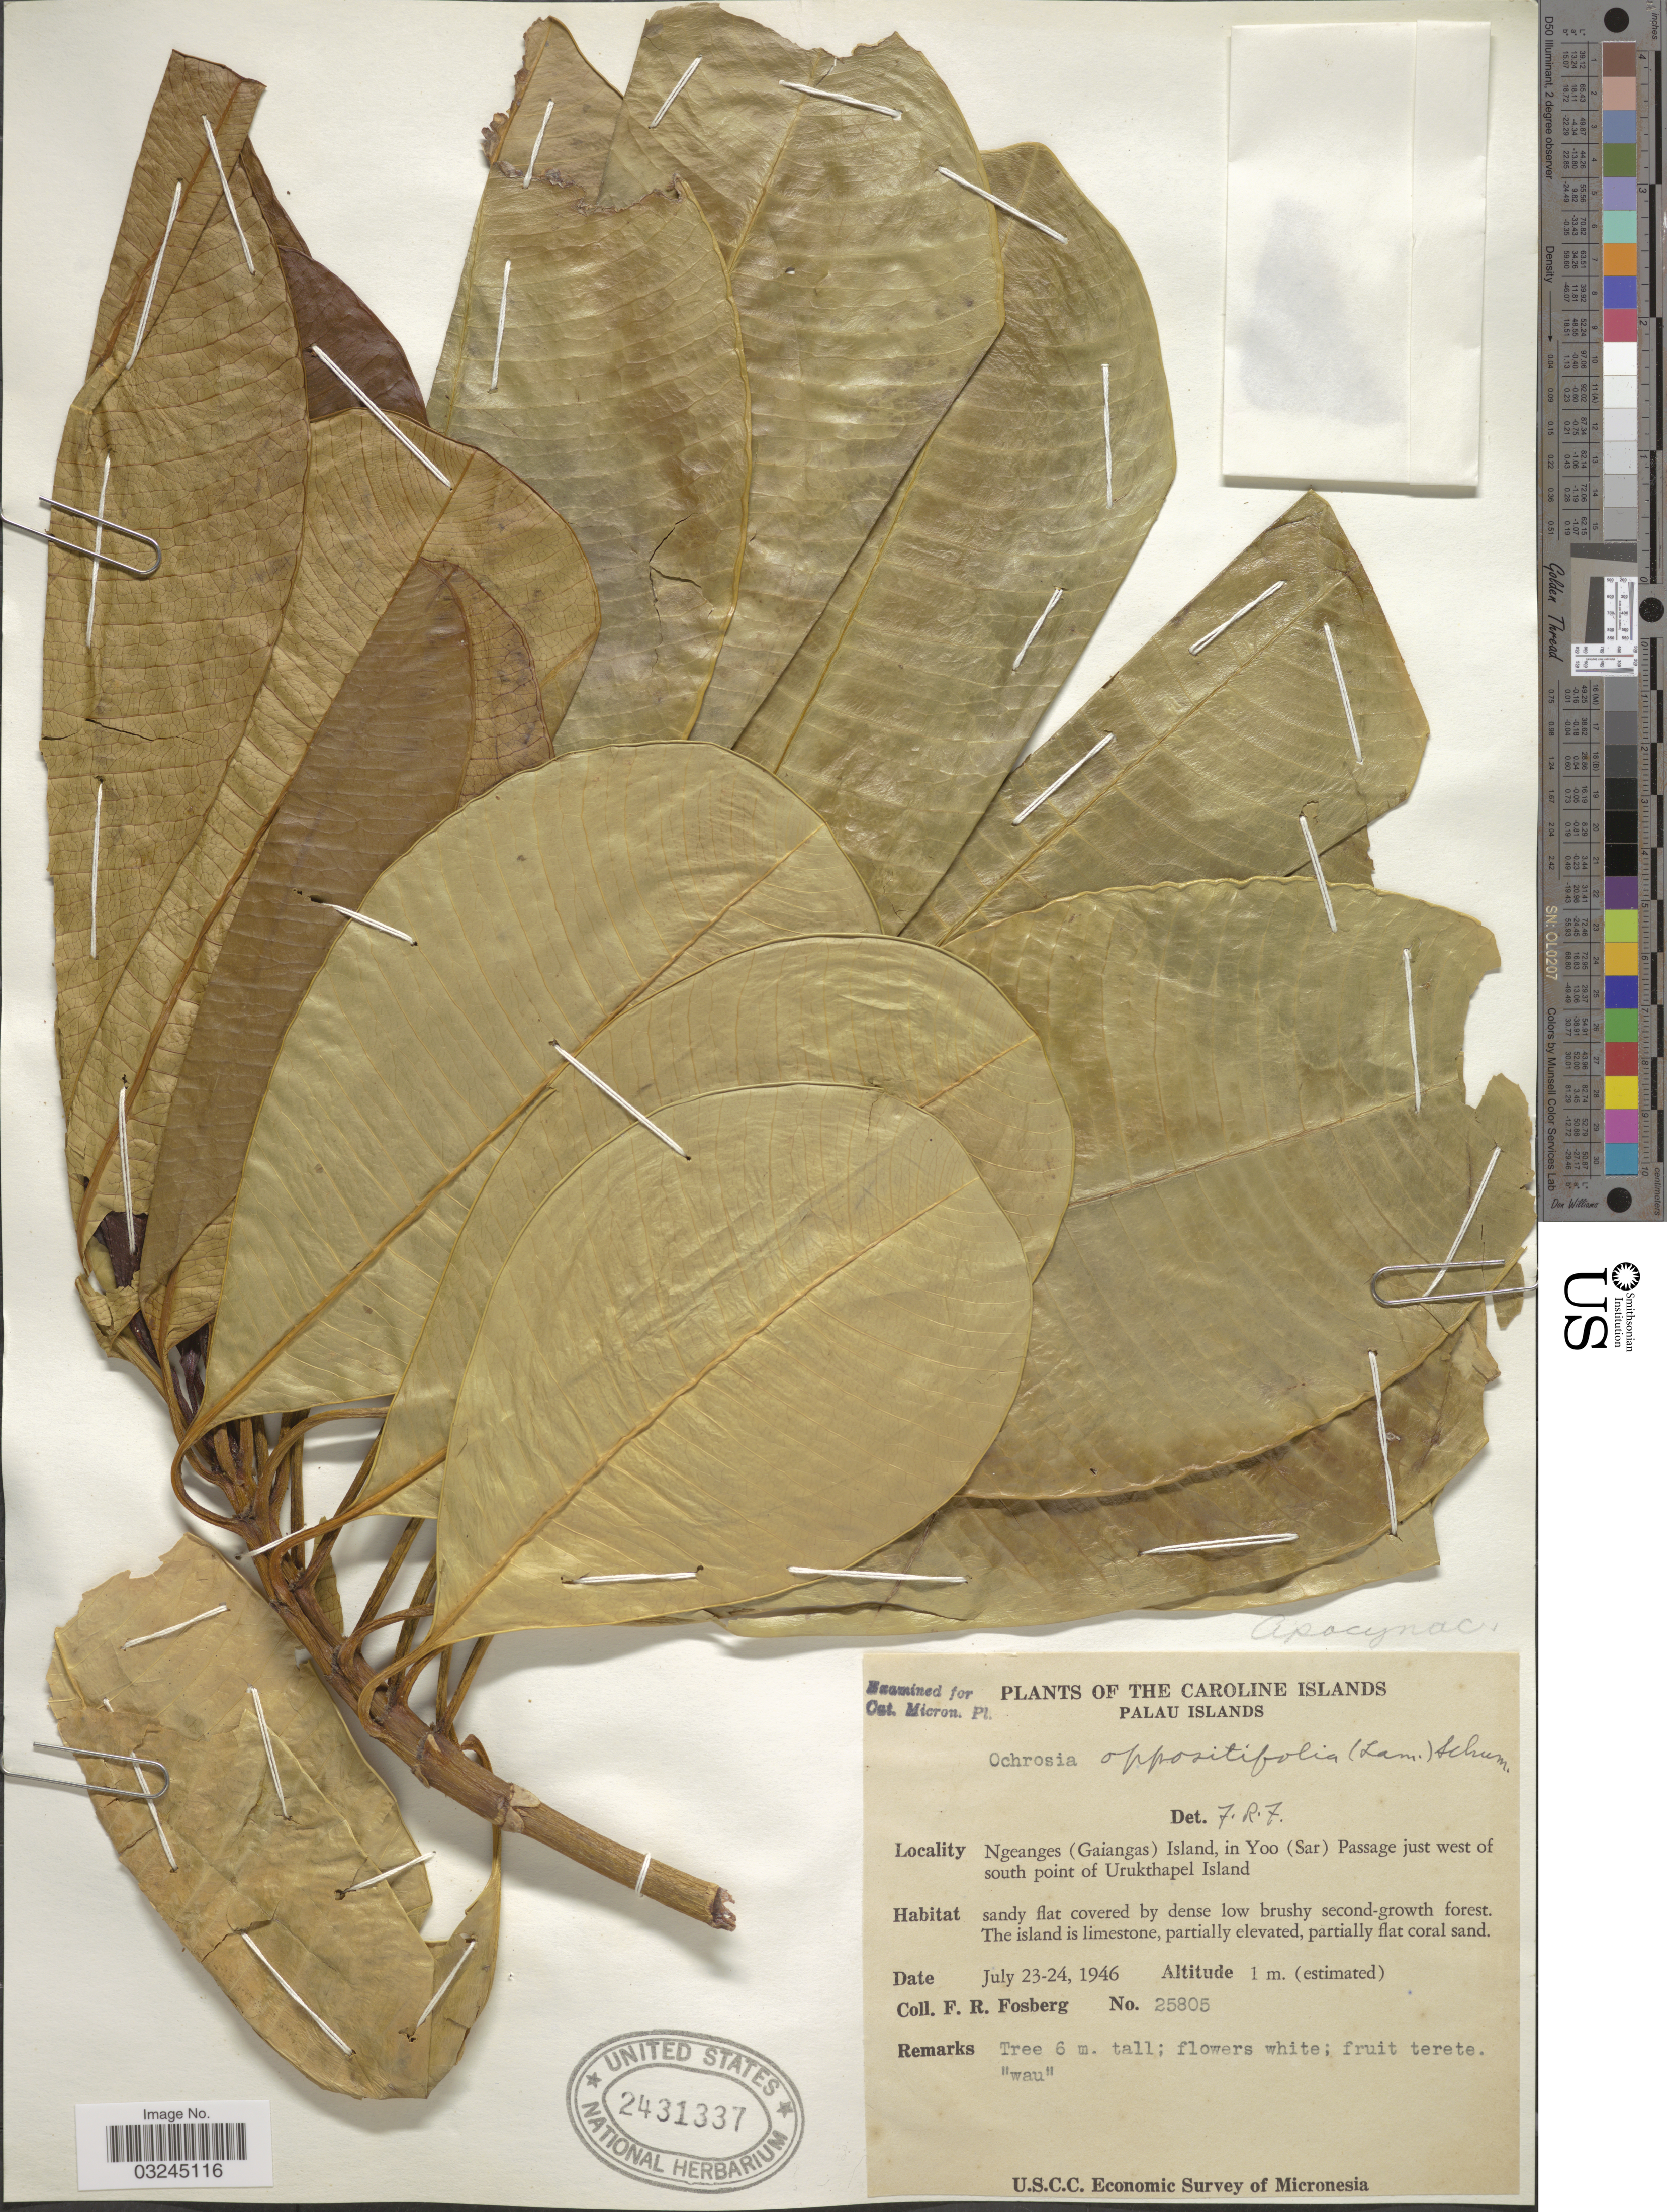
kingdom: Plantae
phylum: Tracheophyta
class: Magnoliopsida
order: Gentianales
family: Apocynaceae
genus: Ochrosia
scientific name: Ochrosia oppositifolia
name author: (Lam.) K. Schum.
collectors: F. R. Fosberg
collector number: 25805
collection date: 1946-07-23/1946-07-24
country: Palau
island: Ngeanges (Gaiangas)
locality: The Caroline Islands. Palau Islands. Ngeanges (Gaiangas) Island, in Yoo (Sar) Passage just west of south point of Urukthapel Island.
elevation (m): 1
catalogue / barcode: US 2431337